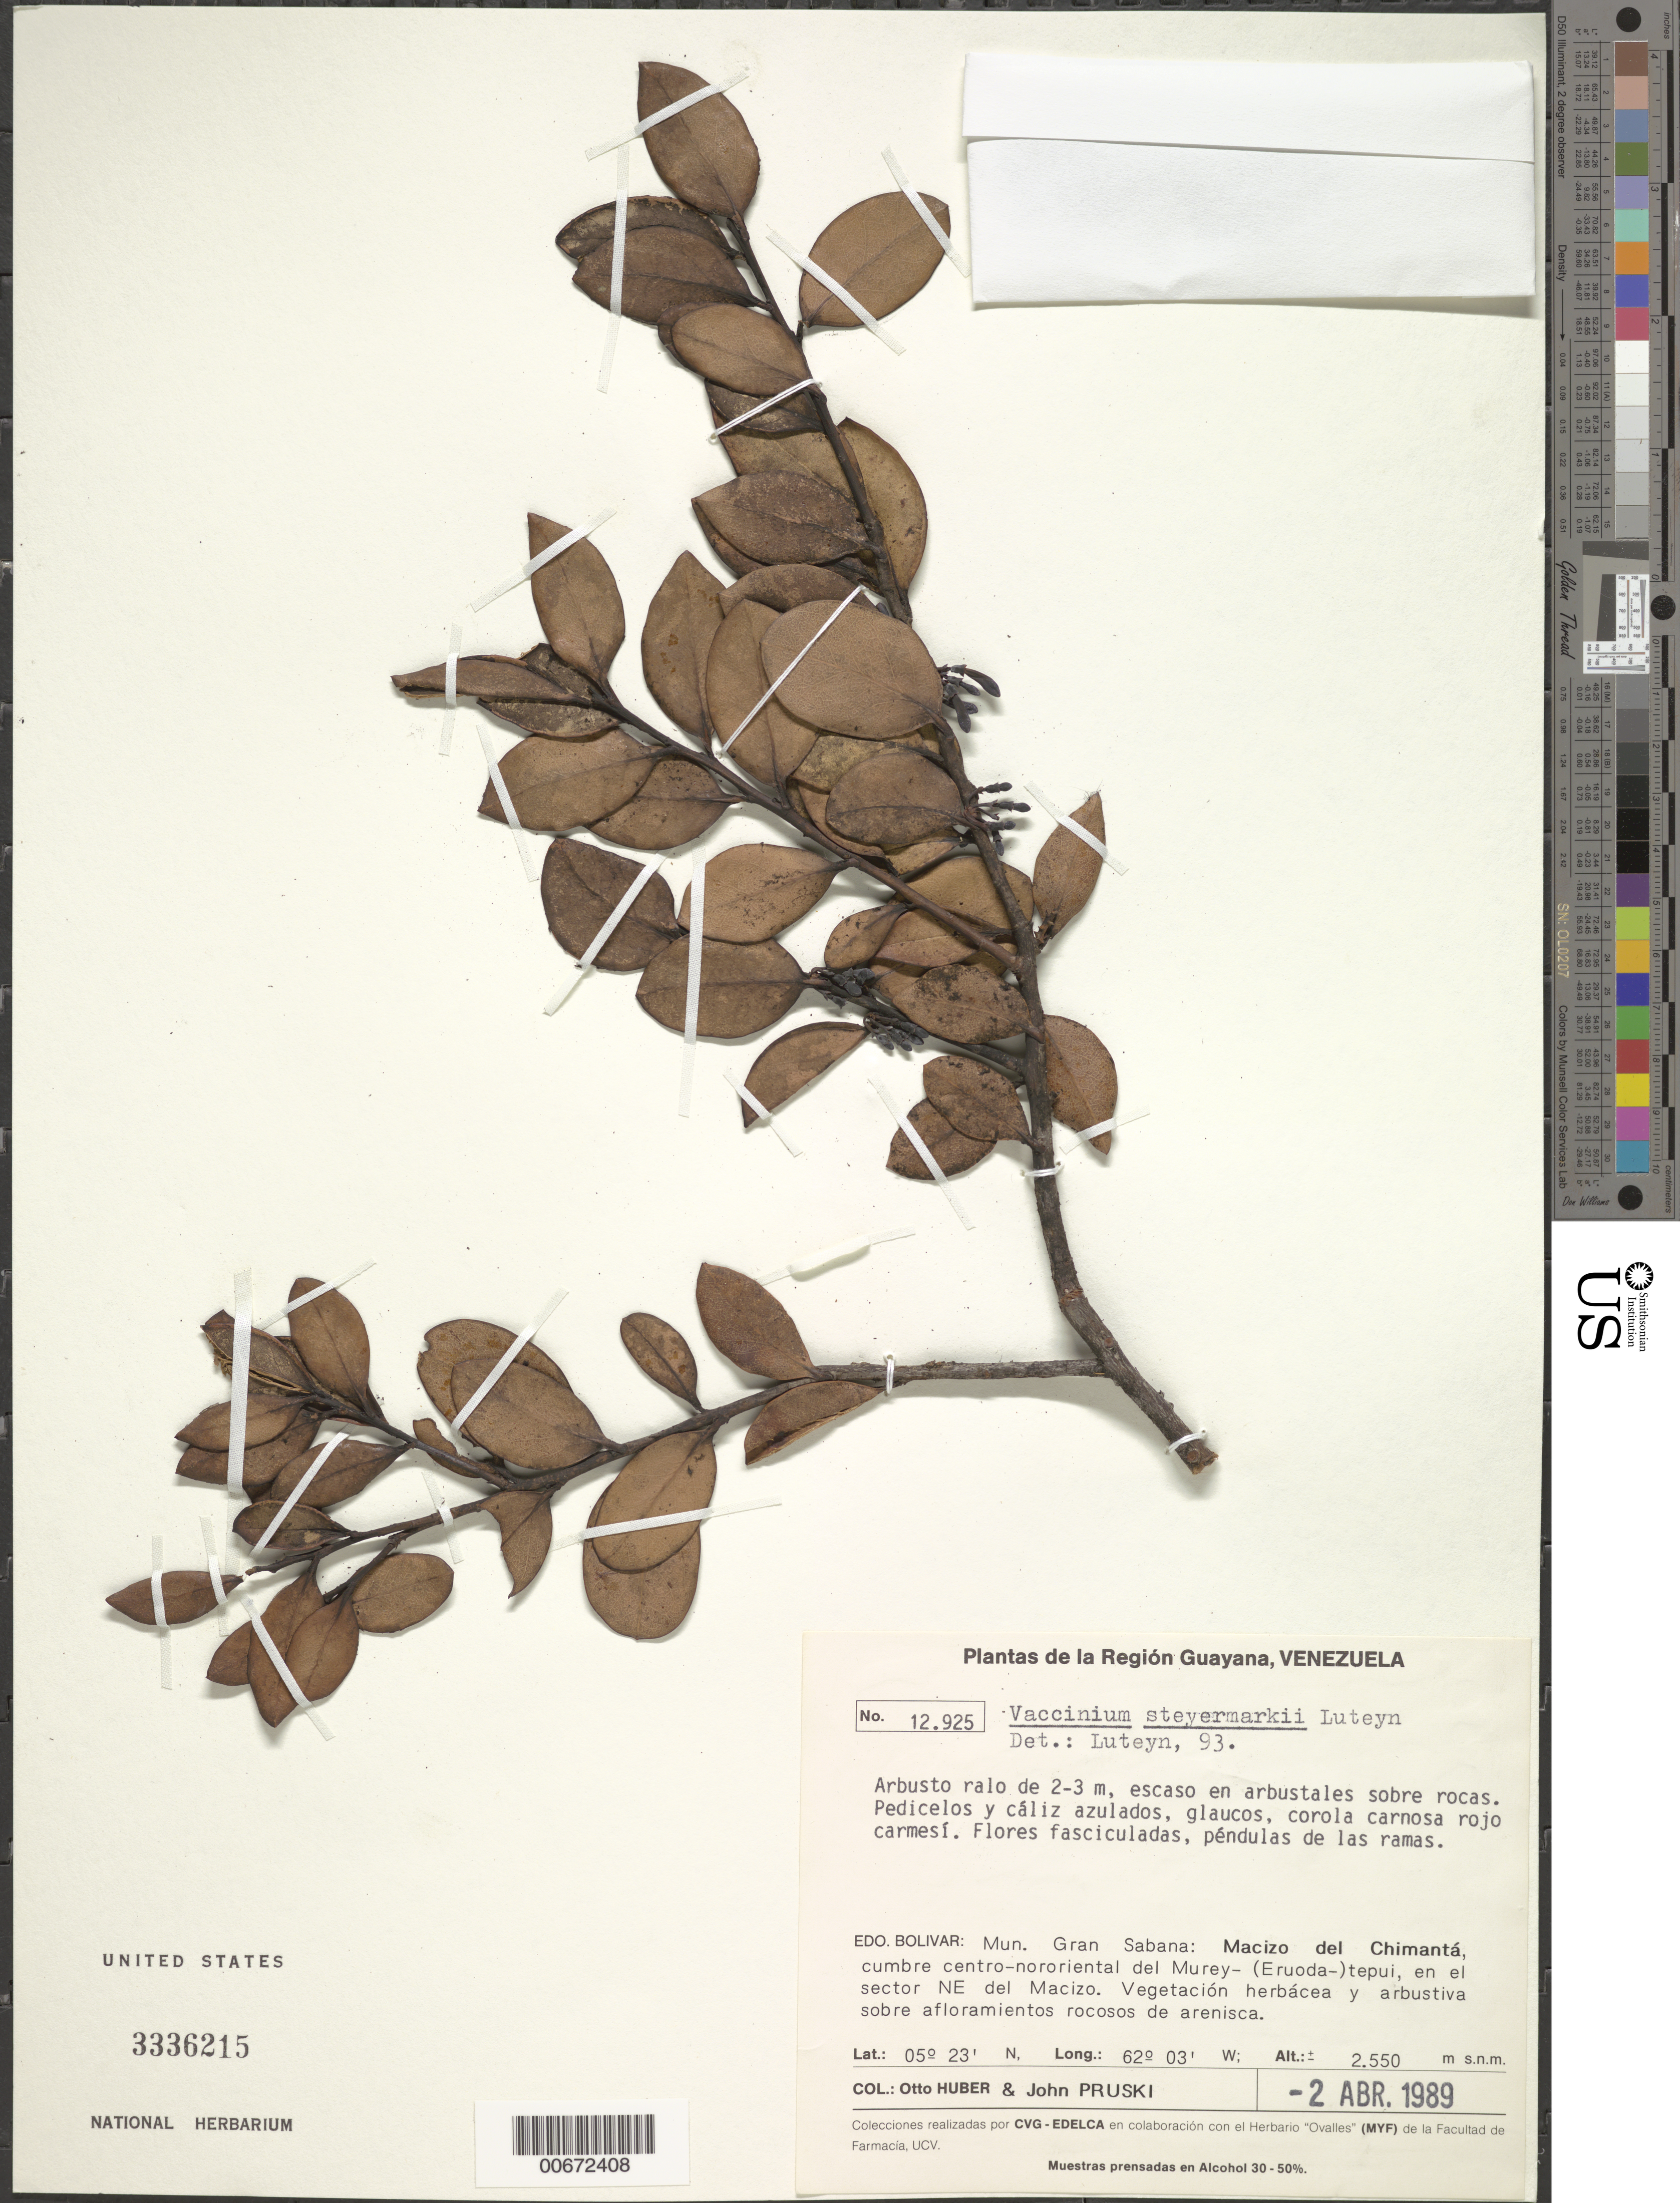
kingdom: Plantae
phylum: Tracheophyta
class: Magnoliopsida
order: Ericales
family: Ericaceae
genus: Vaccinium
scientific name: Vaccinium steyermarkii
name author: Luteyn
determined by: Luteyn, J. L.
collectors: O. Huber & J. F. Pruski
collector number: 12925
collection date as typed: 2-Apr-89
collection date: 1989-04-02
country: Venezuela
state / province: Bolívar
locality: Mun. Gran Sabana, Macizo del Chimantá, NE del Macizo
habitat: Arbustales sobre rocas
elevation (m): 2550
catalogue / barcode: US 3336215